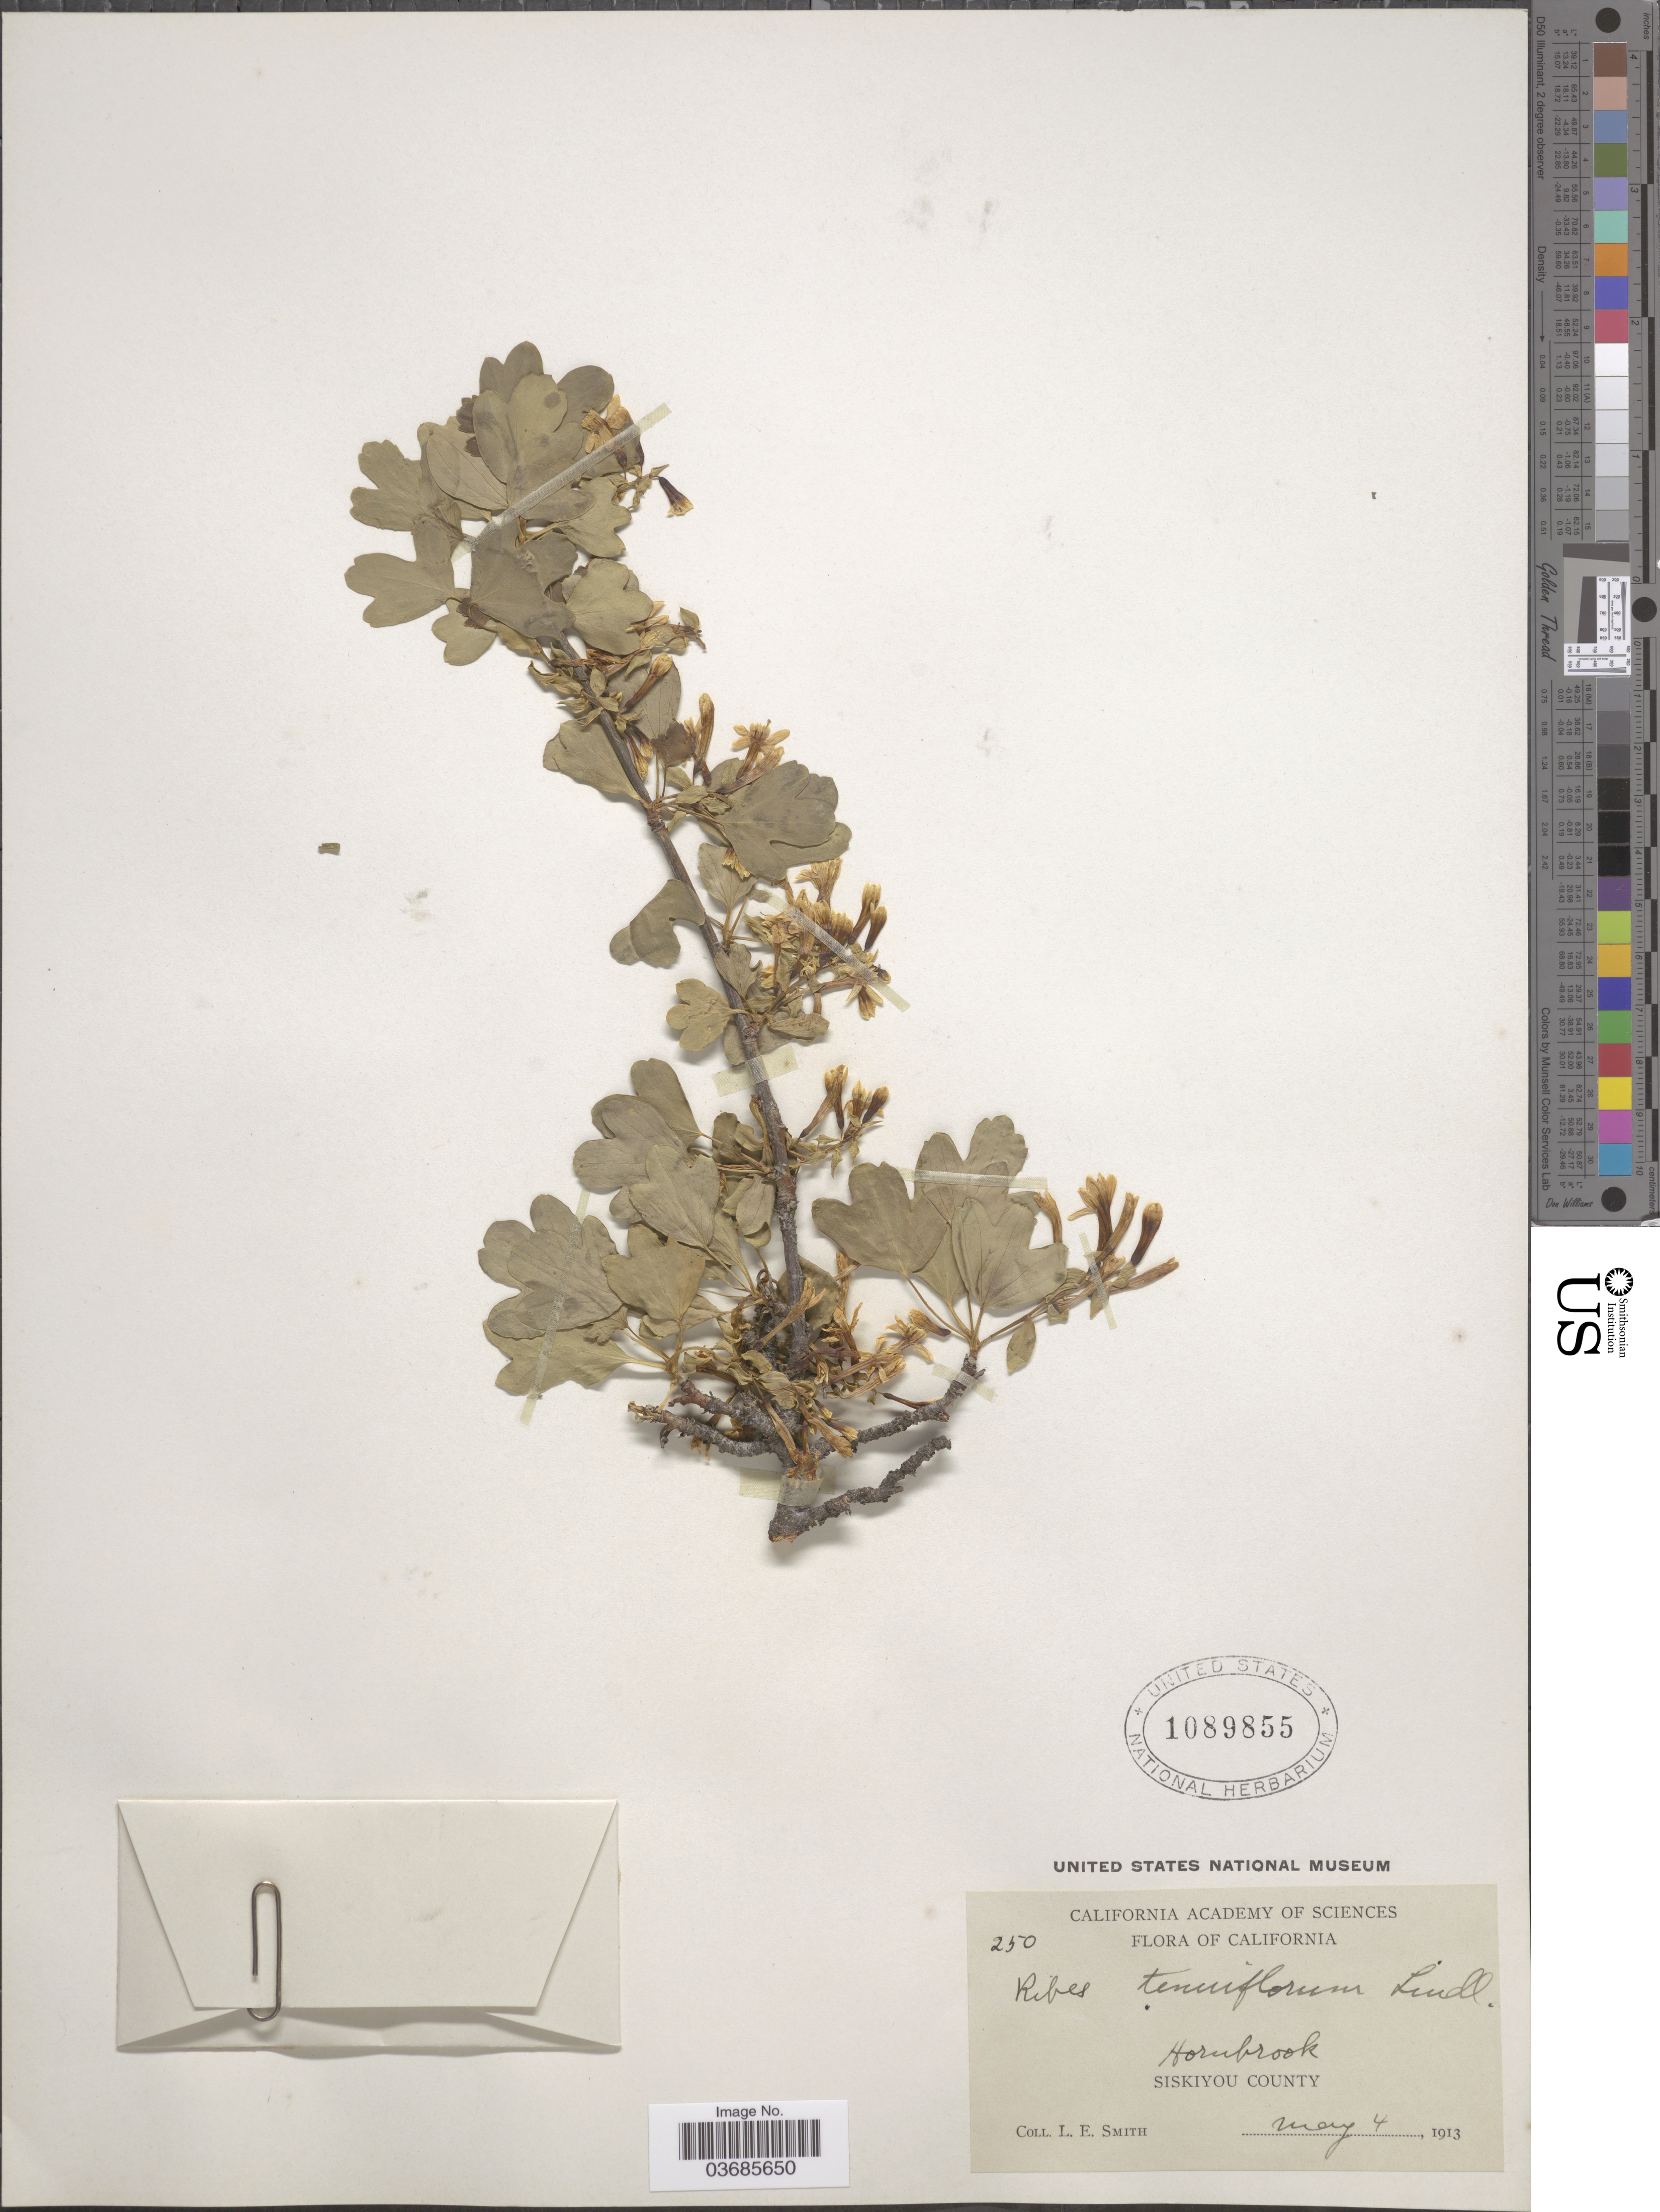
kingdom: Plantae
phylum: Tracheophyta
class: Magnoliopsida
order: Saxifragales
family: Grossulariaceae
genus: Ribes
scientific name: Ribes aureum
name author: Pursh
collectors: L. E. Smith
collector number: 250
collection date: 1913-05-04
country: United States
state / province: California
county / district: Siskiyou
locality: Hornbrook. Siskiyou County.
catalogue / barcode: US 1089855